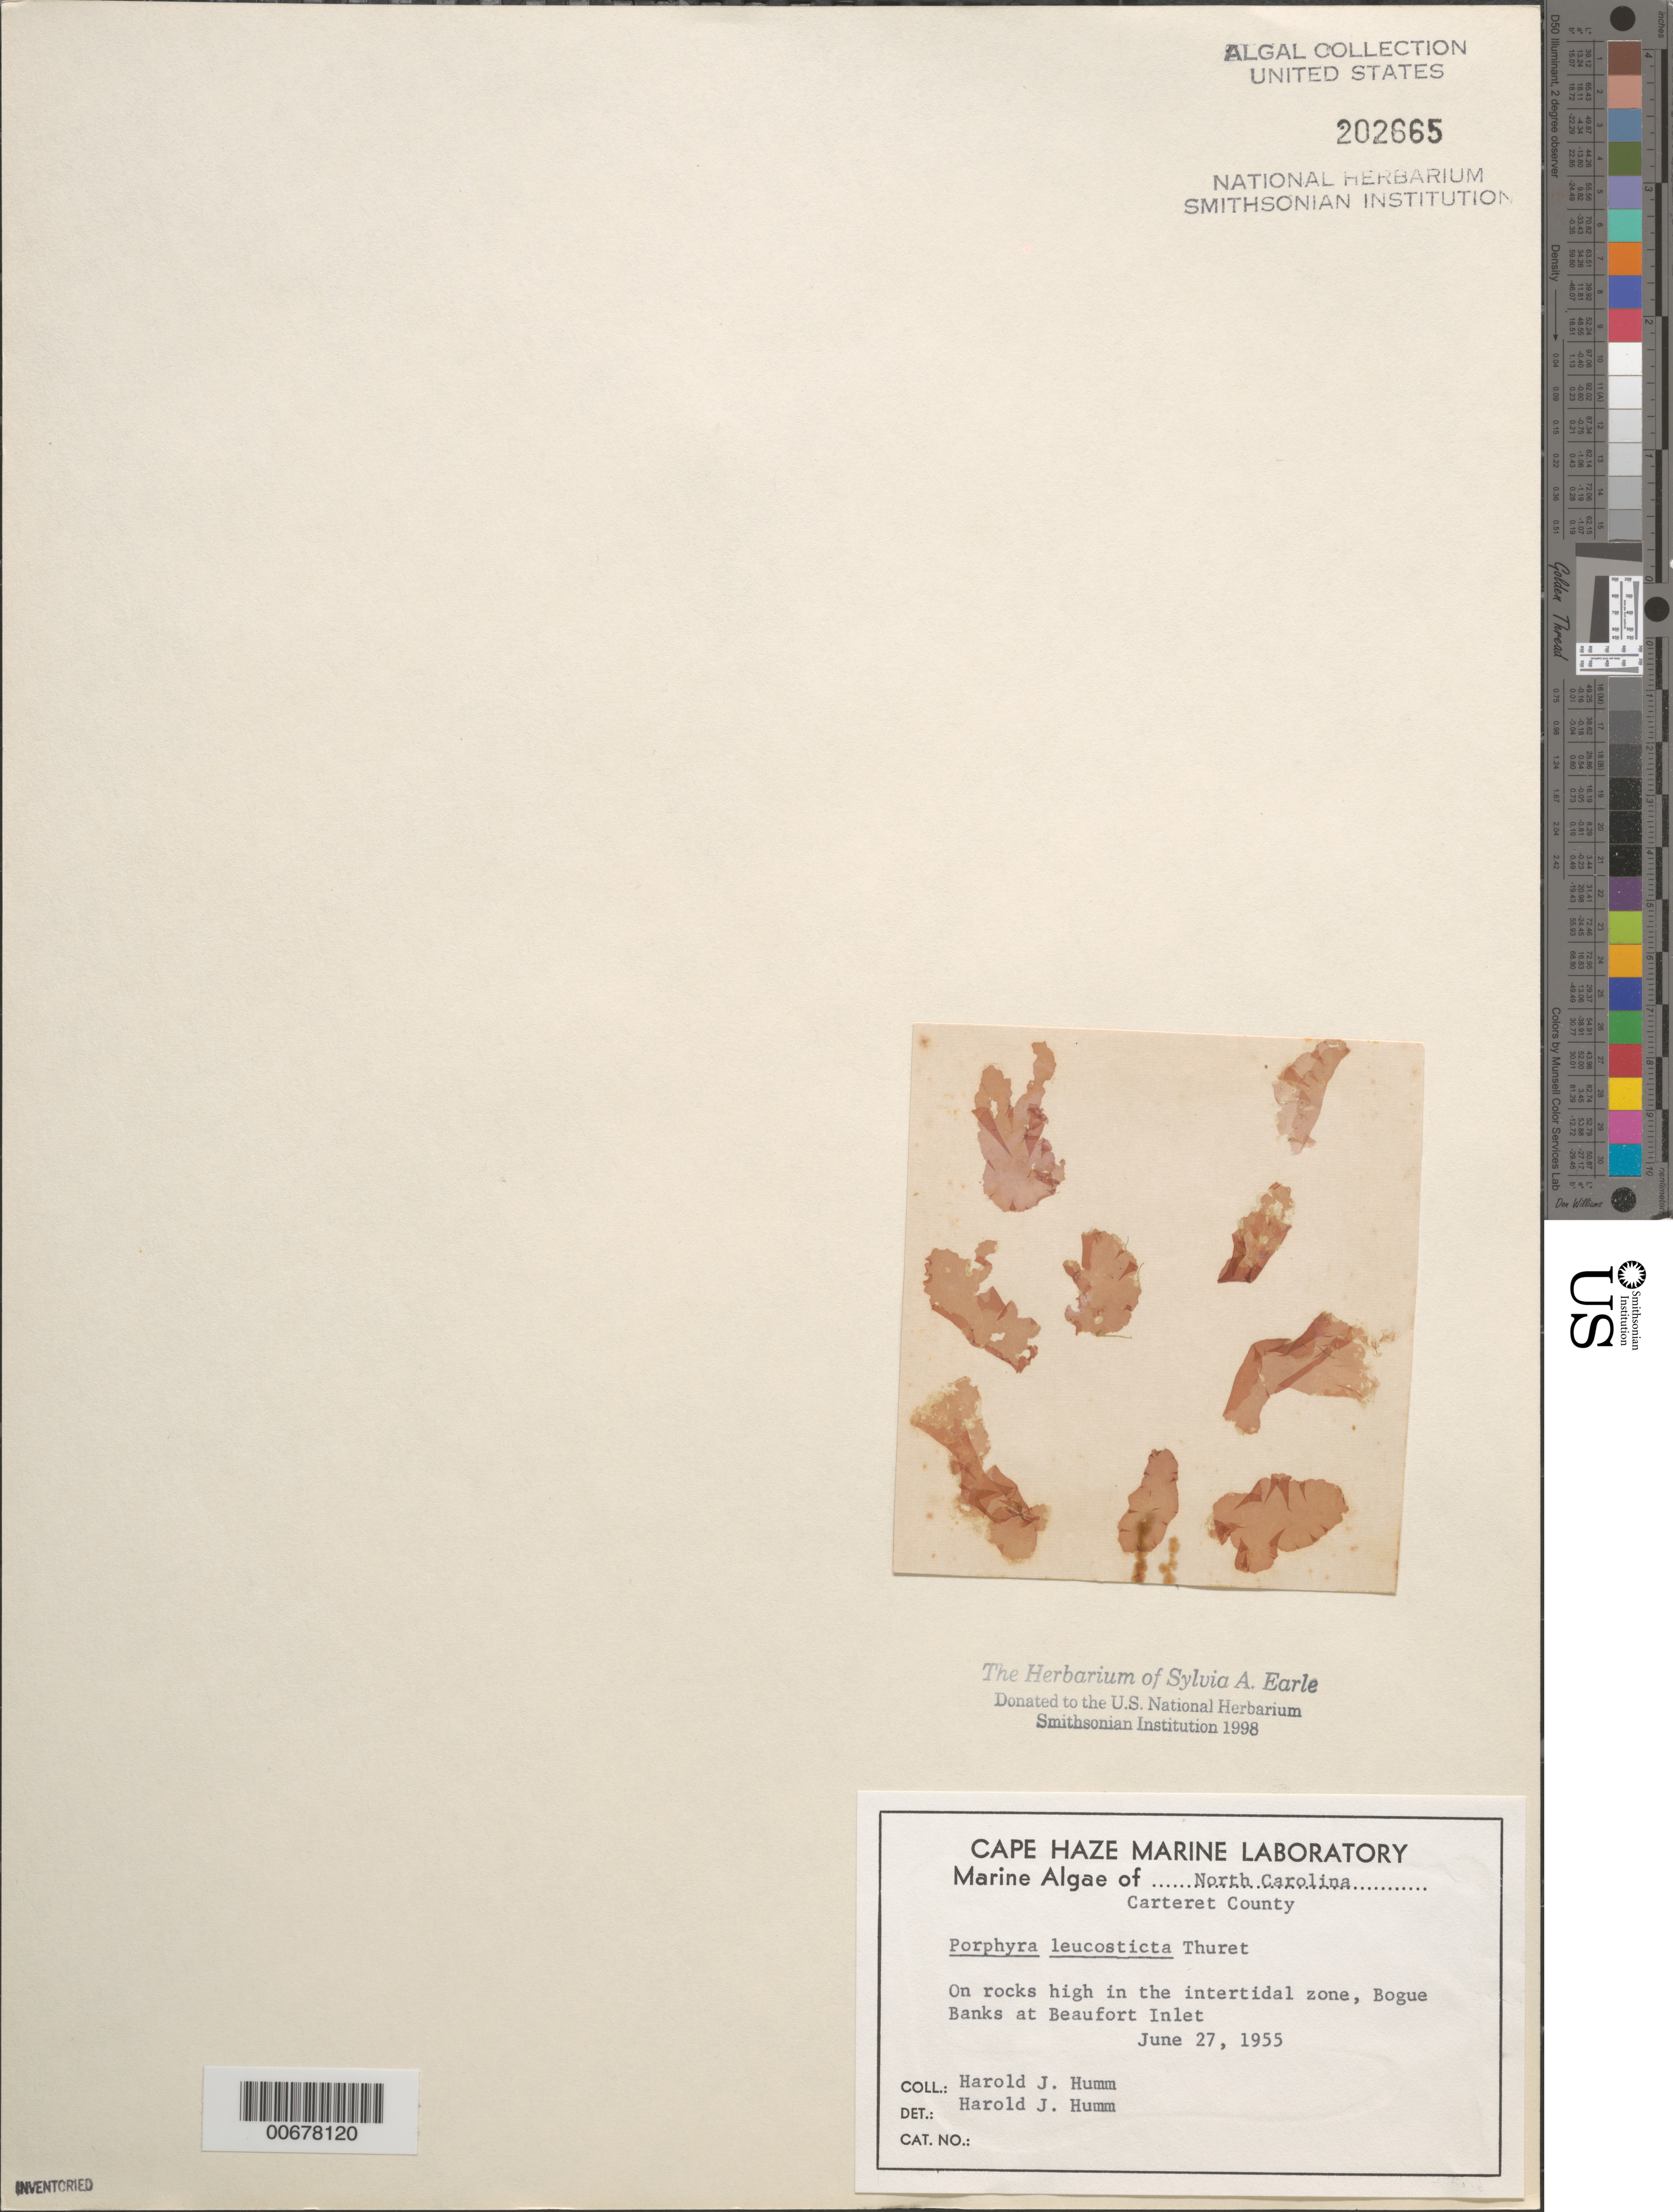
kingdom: Plantae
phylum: Rhodophyta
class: Bangiophyceae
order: Bangiales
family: Bangiaceae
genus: Pyropia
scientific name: Pyropia leucosticta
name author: (Thuret) Neefus & J. Brodie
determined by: Algae name updating Project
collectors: H. J. Humm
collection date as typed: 27 Jun 1955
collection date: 1955-06-27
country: United States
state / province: North Carolina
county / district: Carteret County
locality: Bogue Banks, Beaufort Inlet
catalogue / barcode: US 202665